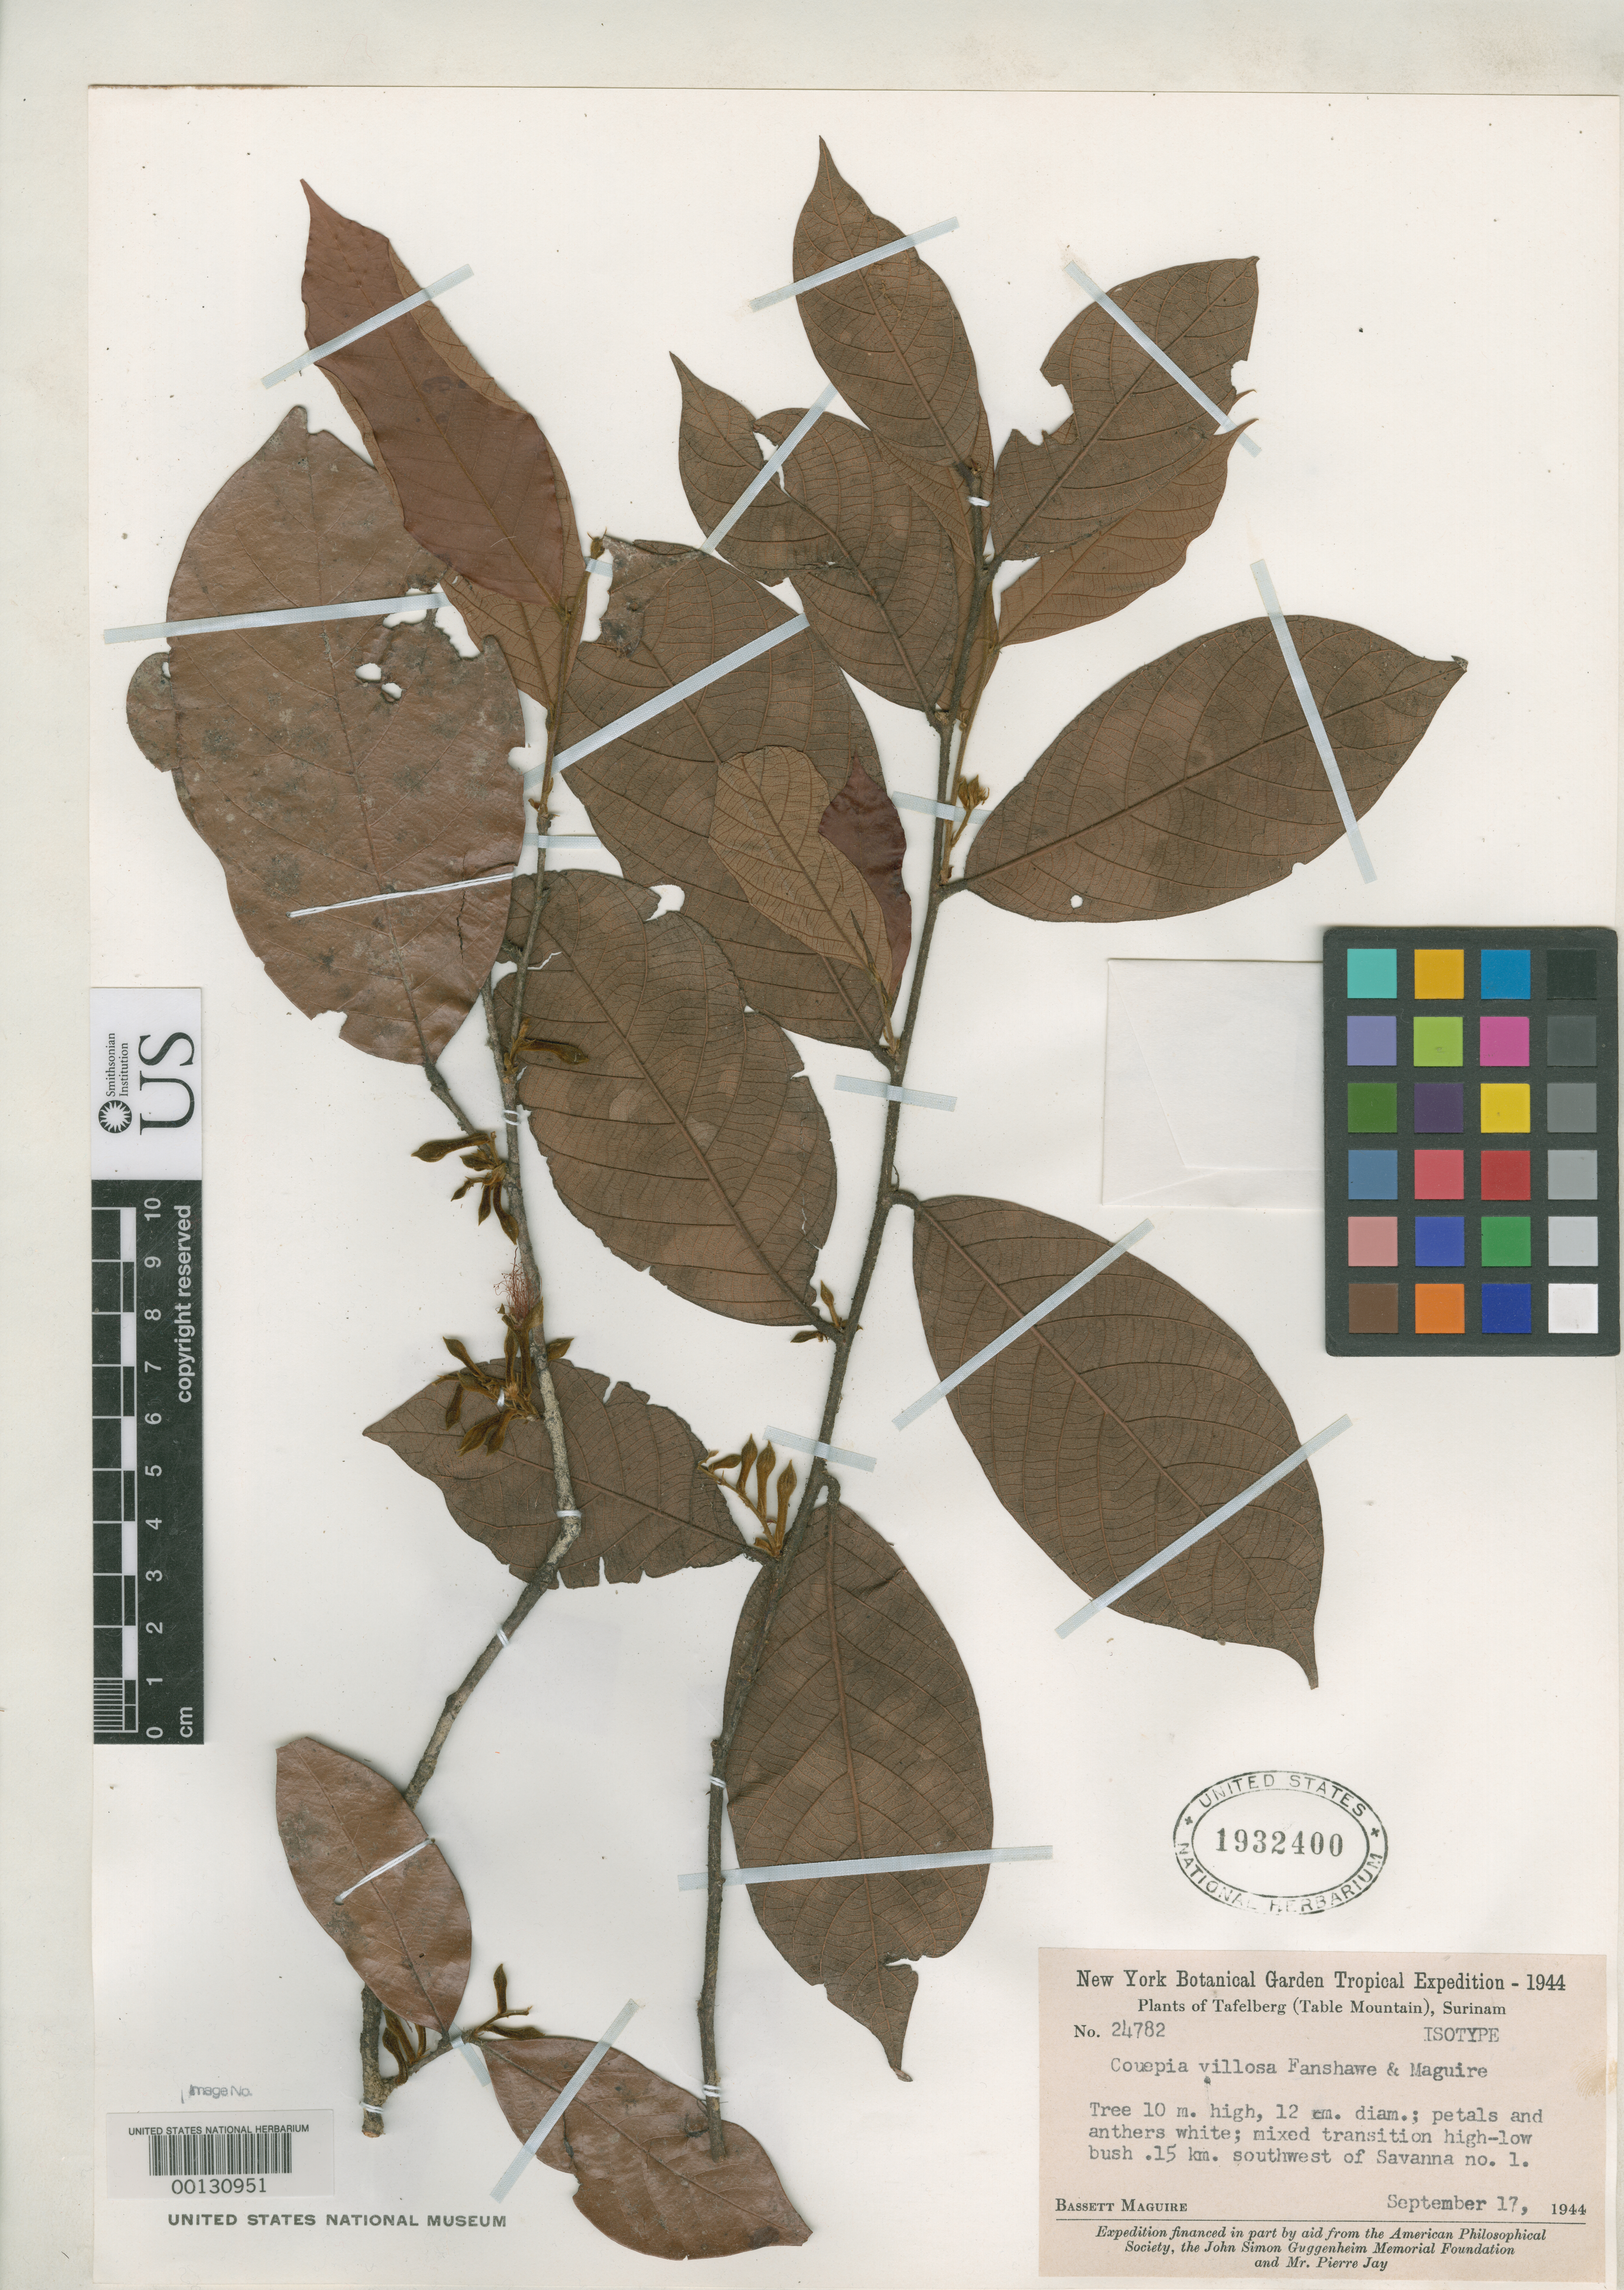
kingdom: Plantae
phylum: Tracheophyta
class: Magnoliopsida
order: Malpighiales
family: Chrysobalanaceae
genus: Couepia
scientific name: Couepia villosa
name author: Fanshawe & Maguire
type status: Isotype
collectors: B. Maguire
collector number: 24782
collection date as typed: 17 Sep 1944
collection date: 1944-09-17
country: Suriname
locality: Tafelberg.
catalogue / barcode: US 1932400